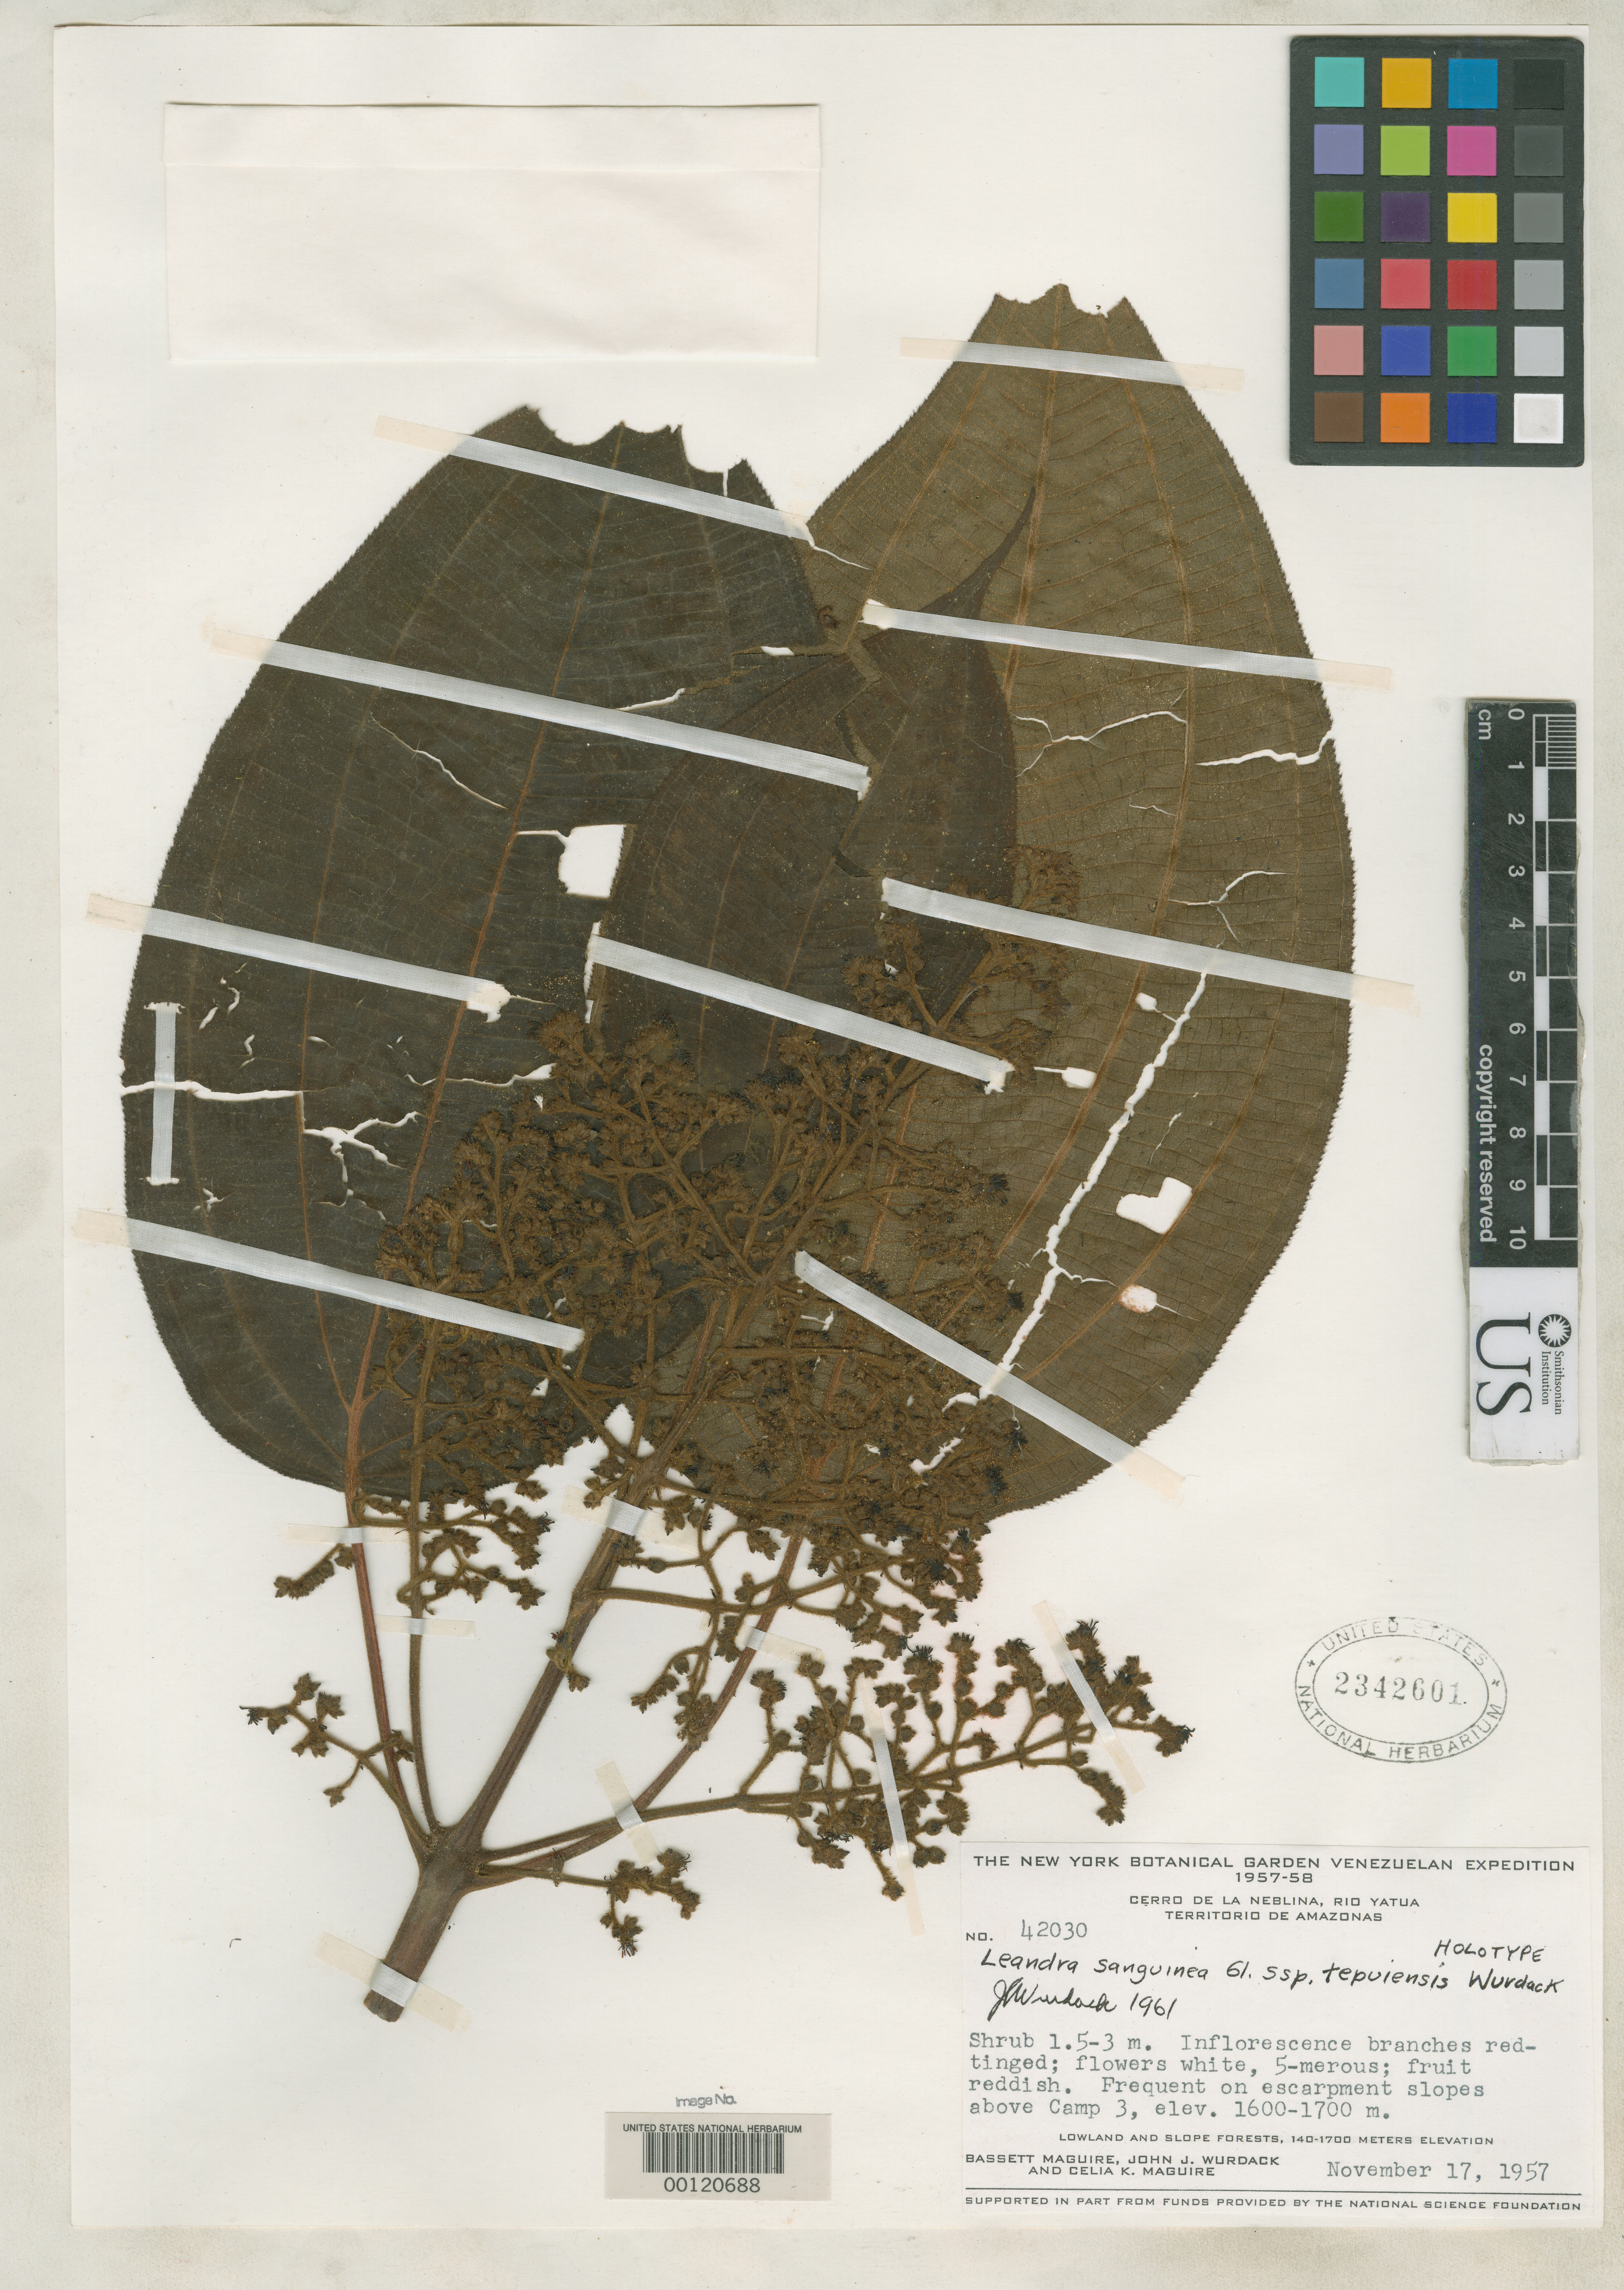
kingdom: Plantae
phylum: Tracheophyta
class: Magnoliopsida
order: Myrtales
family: Melastomataceae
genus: Leandra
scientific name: Leandra sanguinea subsp. tepuiensis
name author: Wurdack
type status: Holotype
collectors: B. Maguire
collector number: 42030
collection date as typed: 17 Nov 1957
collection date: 1957-11-17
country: Venezuela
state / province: Amazonas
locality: Cerro Neblina.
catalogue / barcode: US 2342601